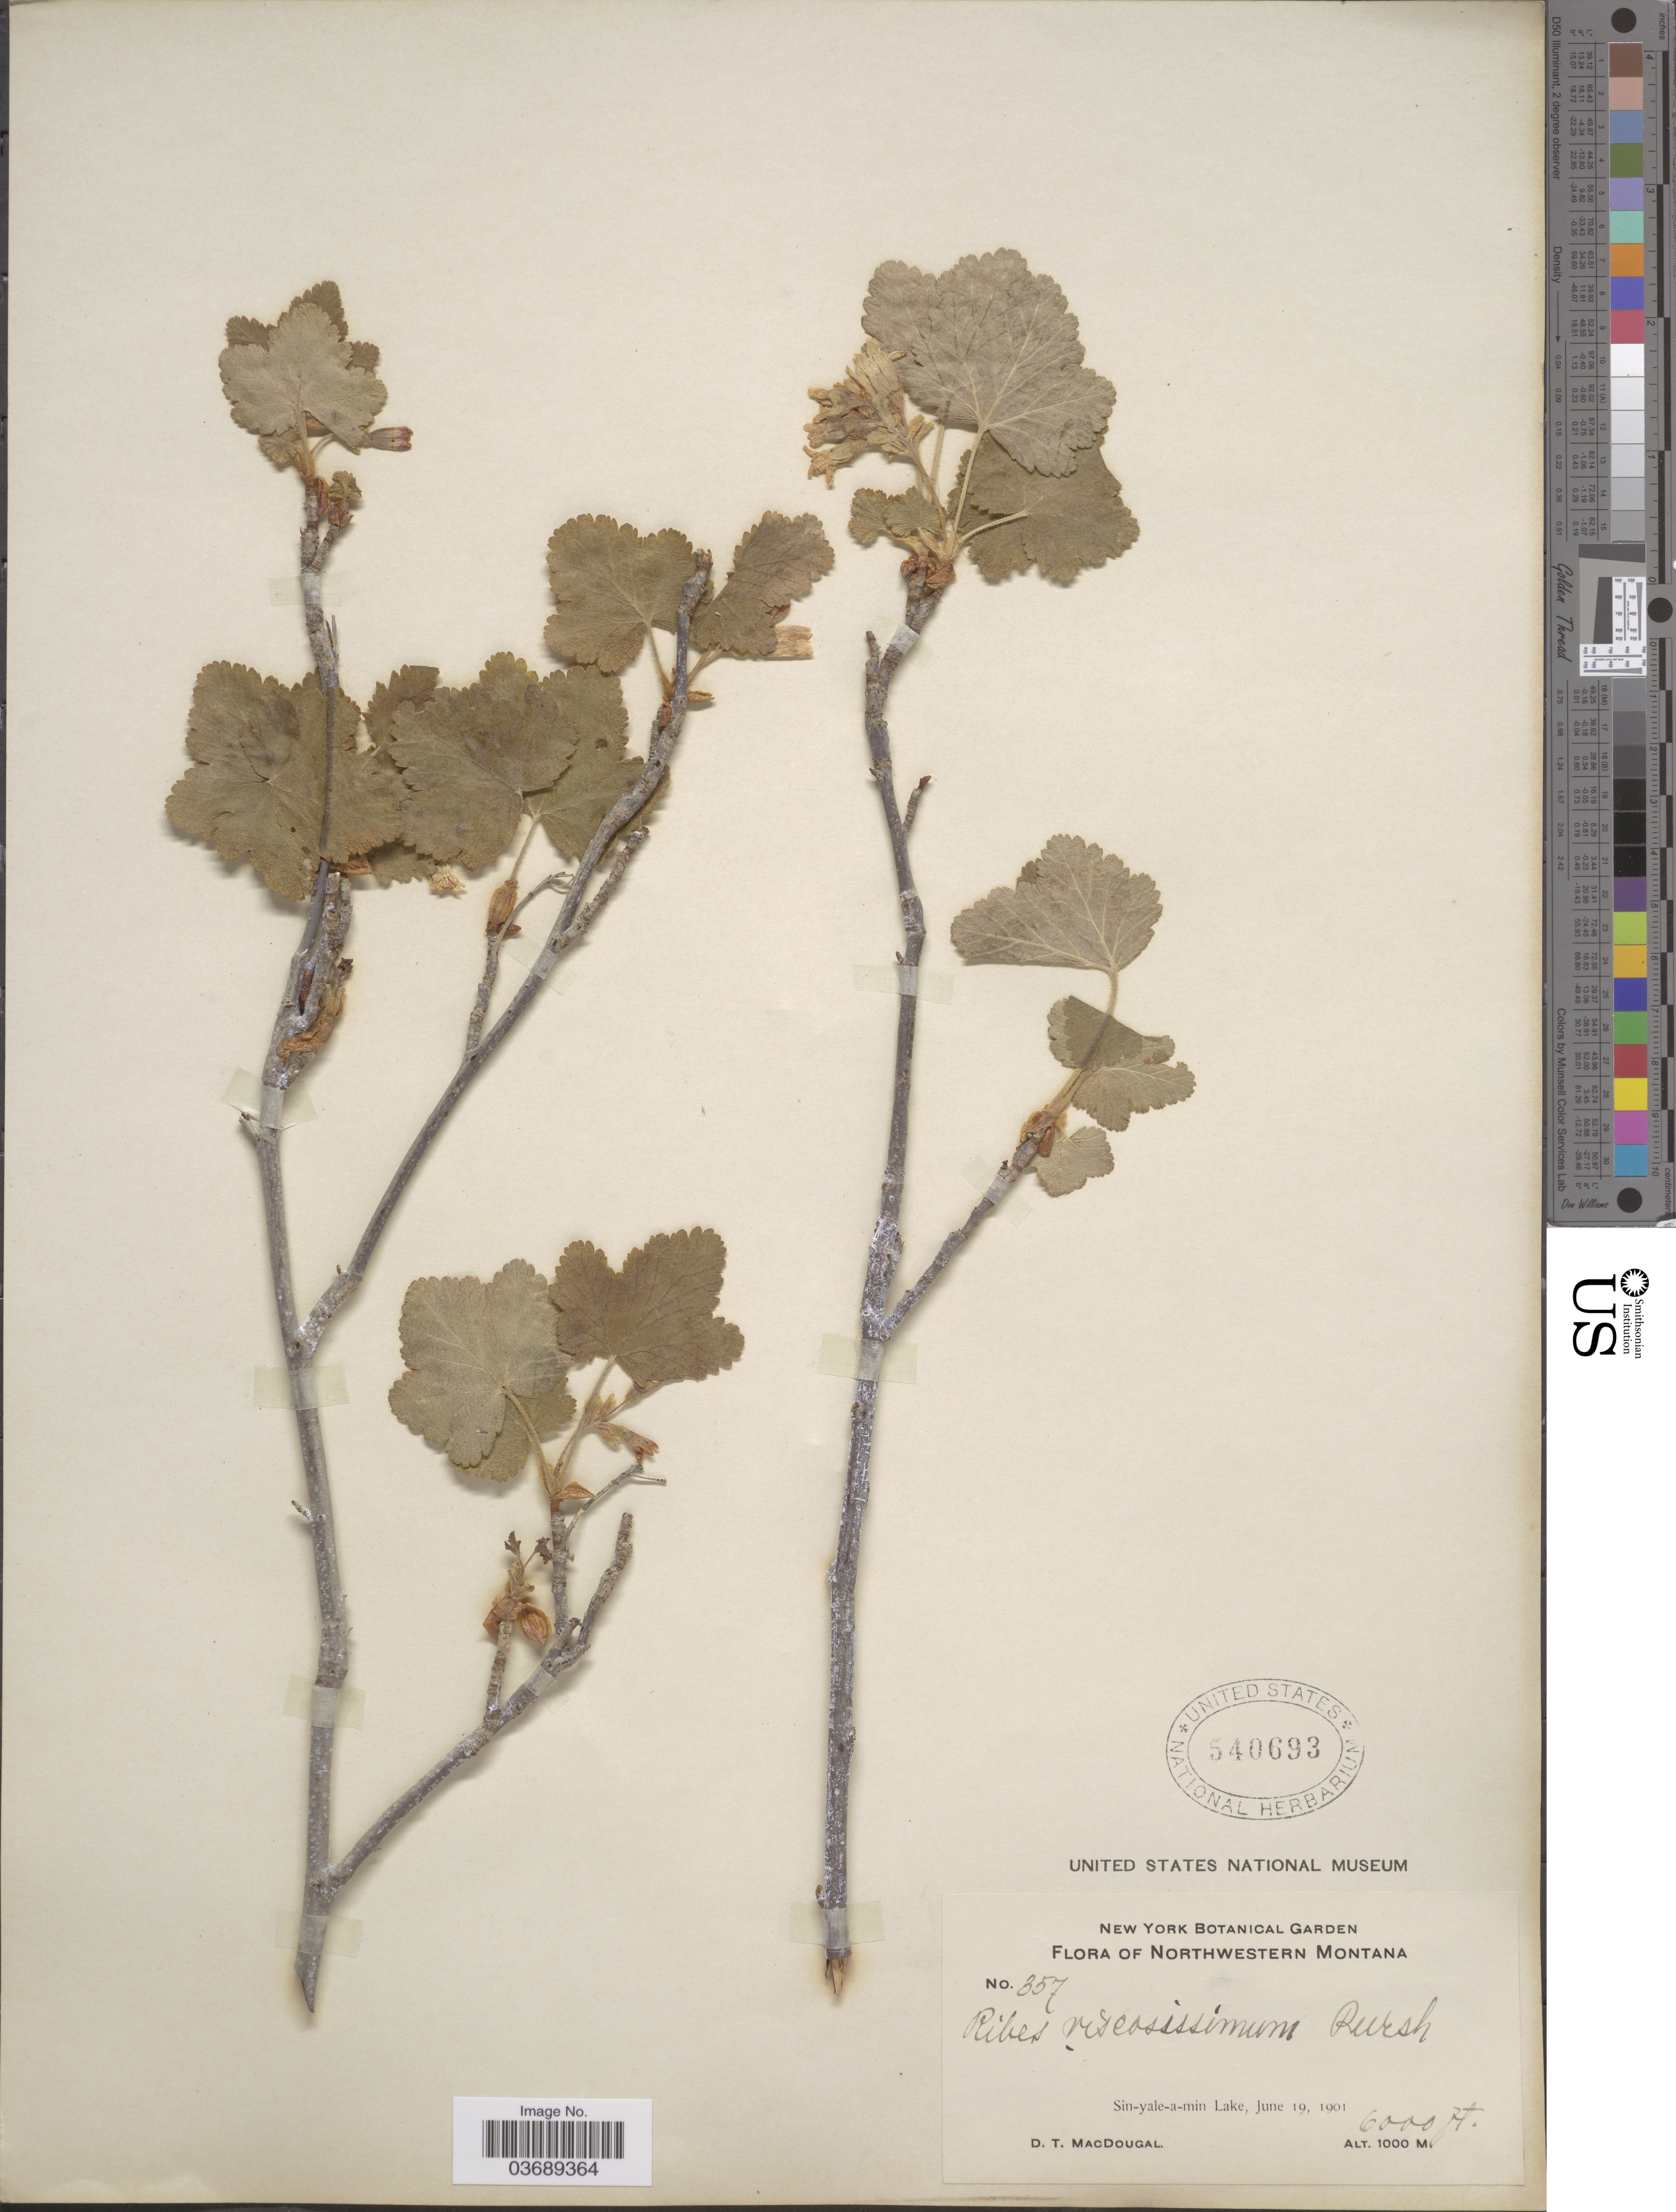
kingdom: Plantae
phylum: Tracheophyta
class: Magnoliopsida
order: Saxifragales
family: Grossulariaceae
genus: Ribes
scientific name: Ribes viscosissimum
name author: Pursh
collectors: D. T. MacDougal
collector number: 357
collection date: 1901-06-19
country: United States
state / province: Montana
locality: Northwestern Montana. Sin-yale-a-min Lake.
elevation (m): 1829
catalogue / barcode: US 540693